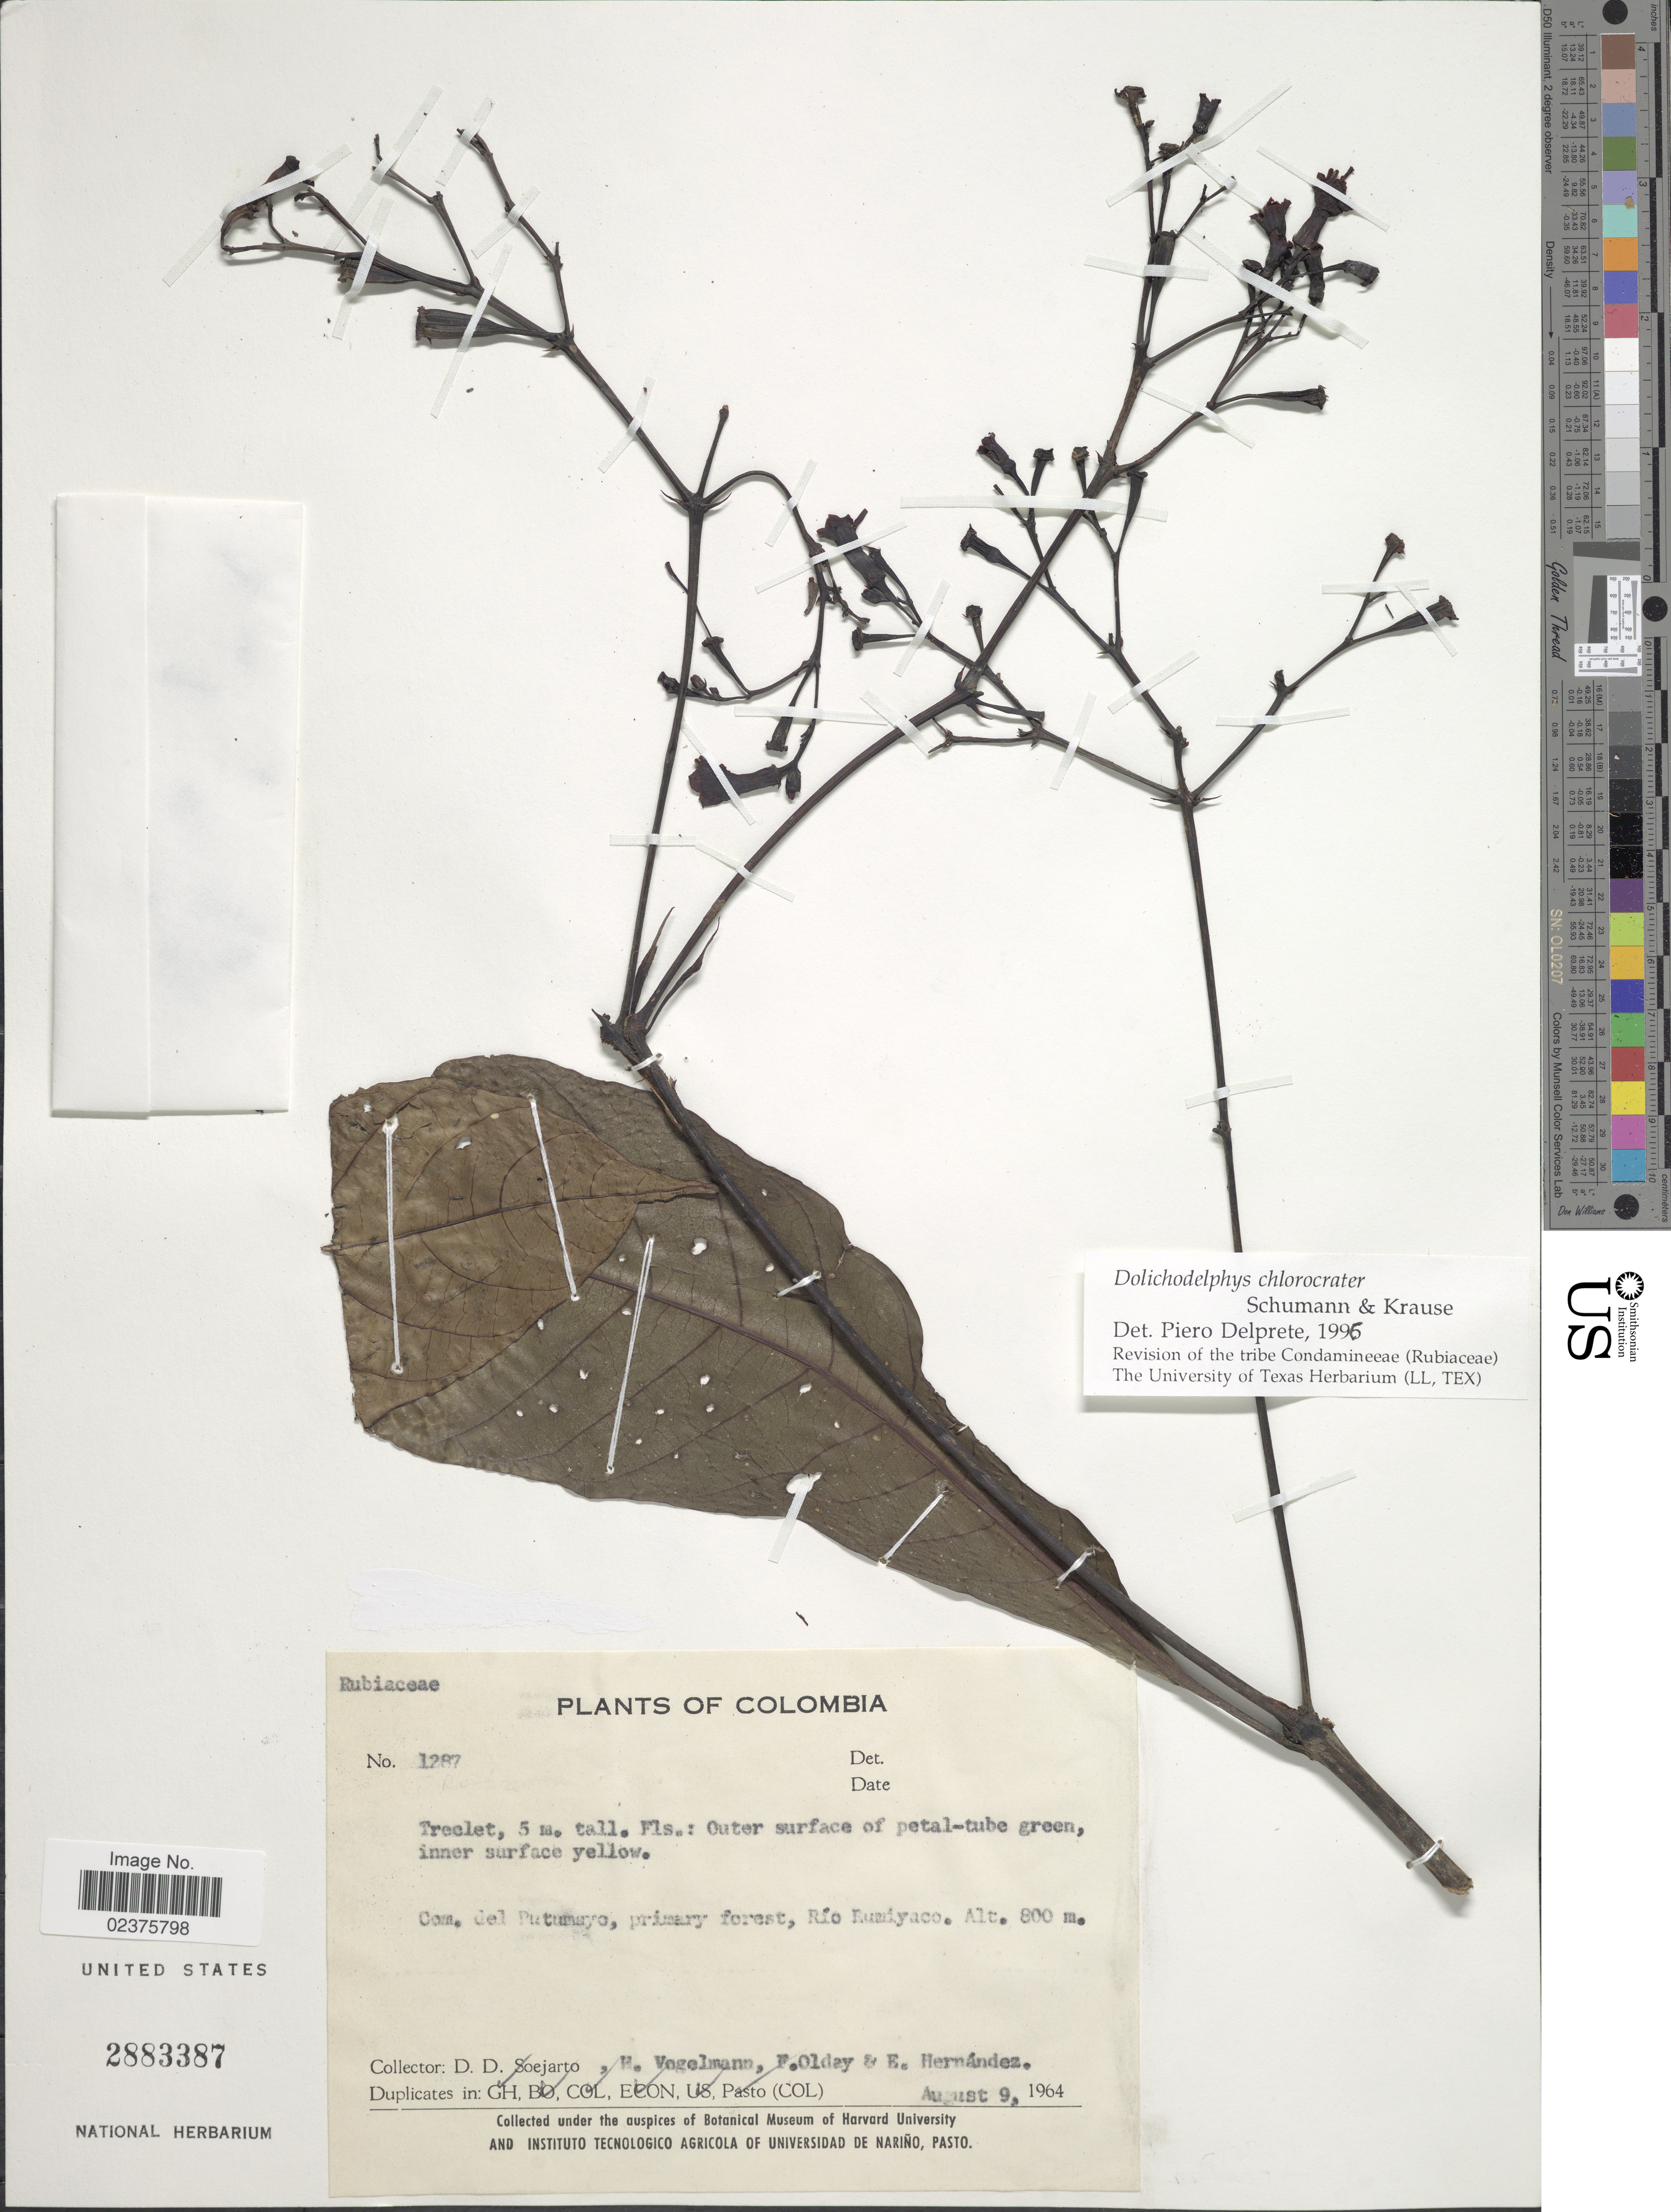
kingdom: Plantae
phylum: Tracheophyta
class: Magnoliopsida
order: Gentianales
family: Rubiaceae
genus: Dolichodelphys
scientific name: Dolichodelphys chlorocrater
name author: K. Schum. & K. Krause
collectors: E. Hernández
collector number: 1287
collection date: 1964-08-09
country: Colombia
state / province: Putumayo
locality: Piramry forest, Rio Rumiyaco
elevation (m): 800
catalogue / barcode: US 2883387